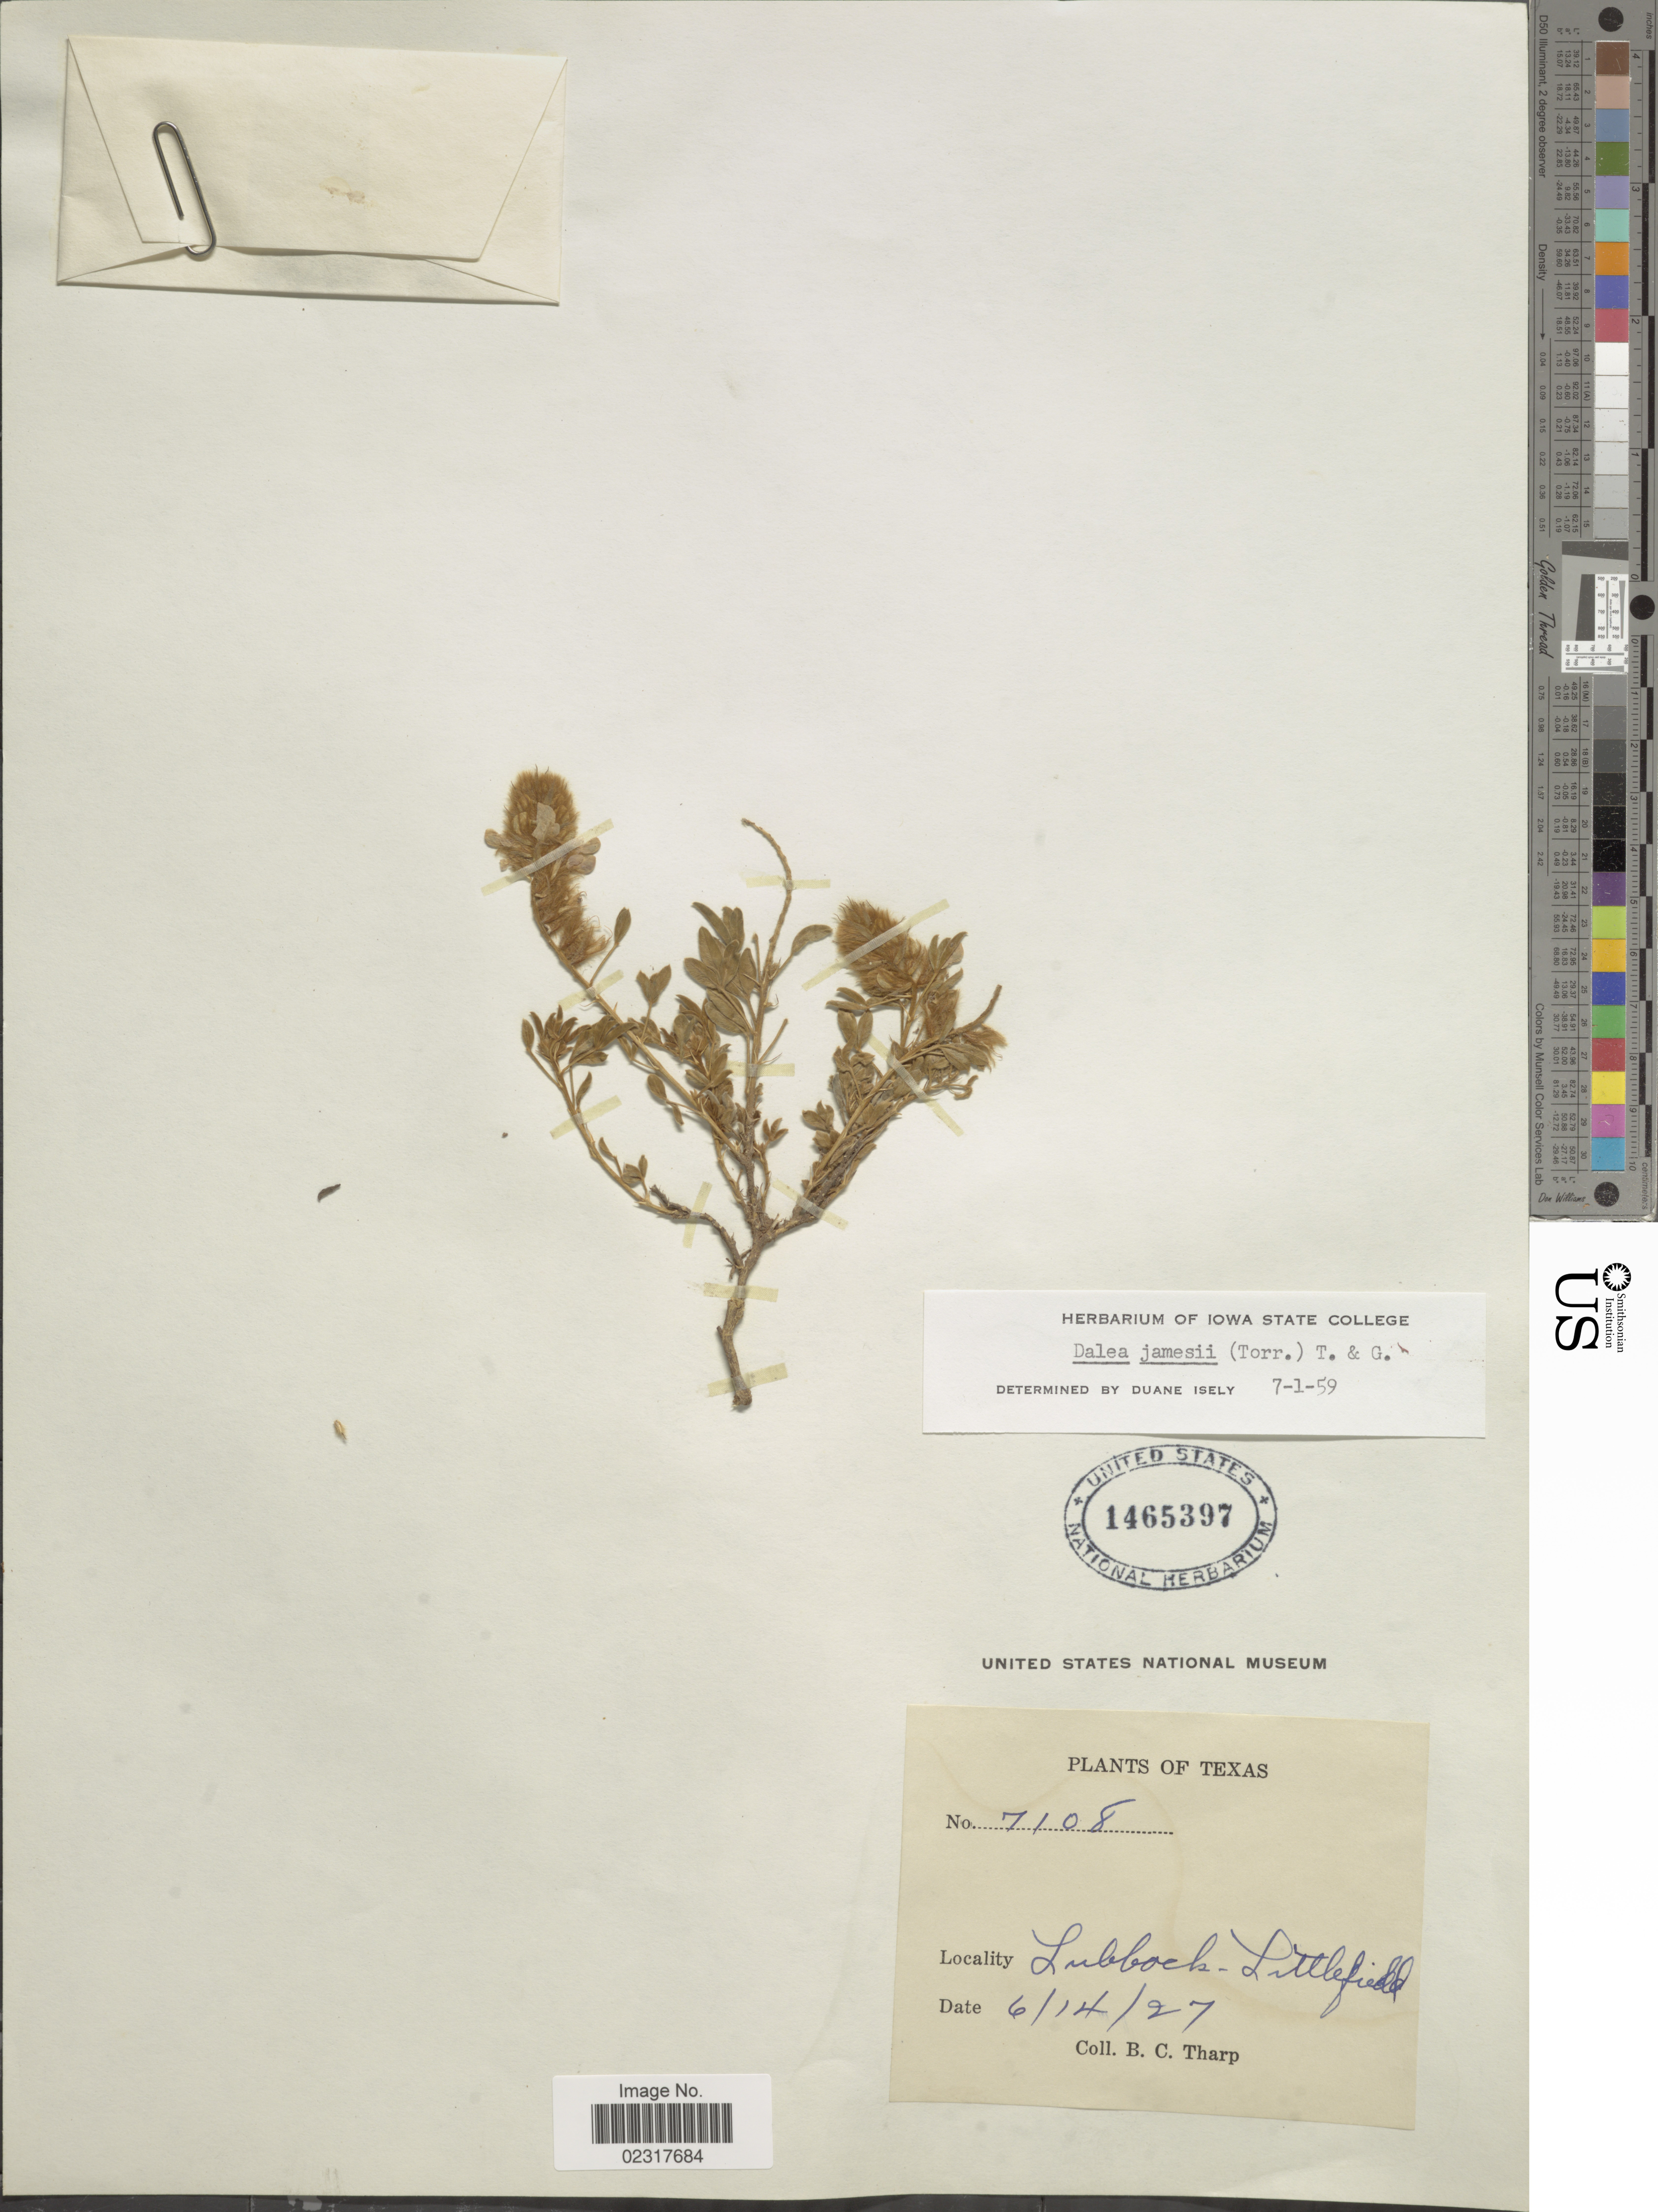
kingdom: Plantae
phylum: Tracheophyta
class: Magnoliopsida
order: Fabales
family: Fabaceae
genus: Dalea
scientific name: Dalea jamesii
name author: (Torr.) Torr. & A. Gray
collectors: B. C. Tharp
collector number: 7108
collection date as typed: Transcribed d/m/y: 14/6/27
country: United States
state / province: Texas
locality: Lubbock-Littlefield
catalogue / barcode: US 1465397